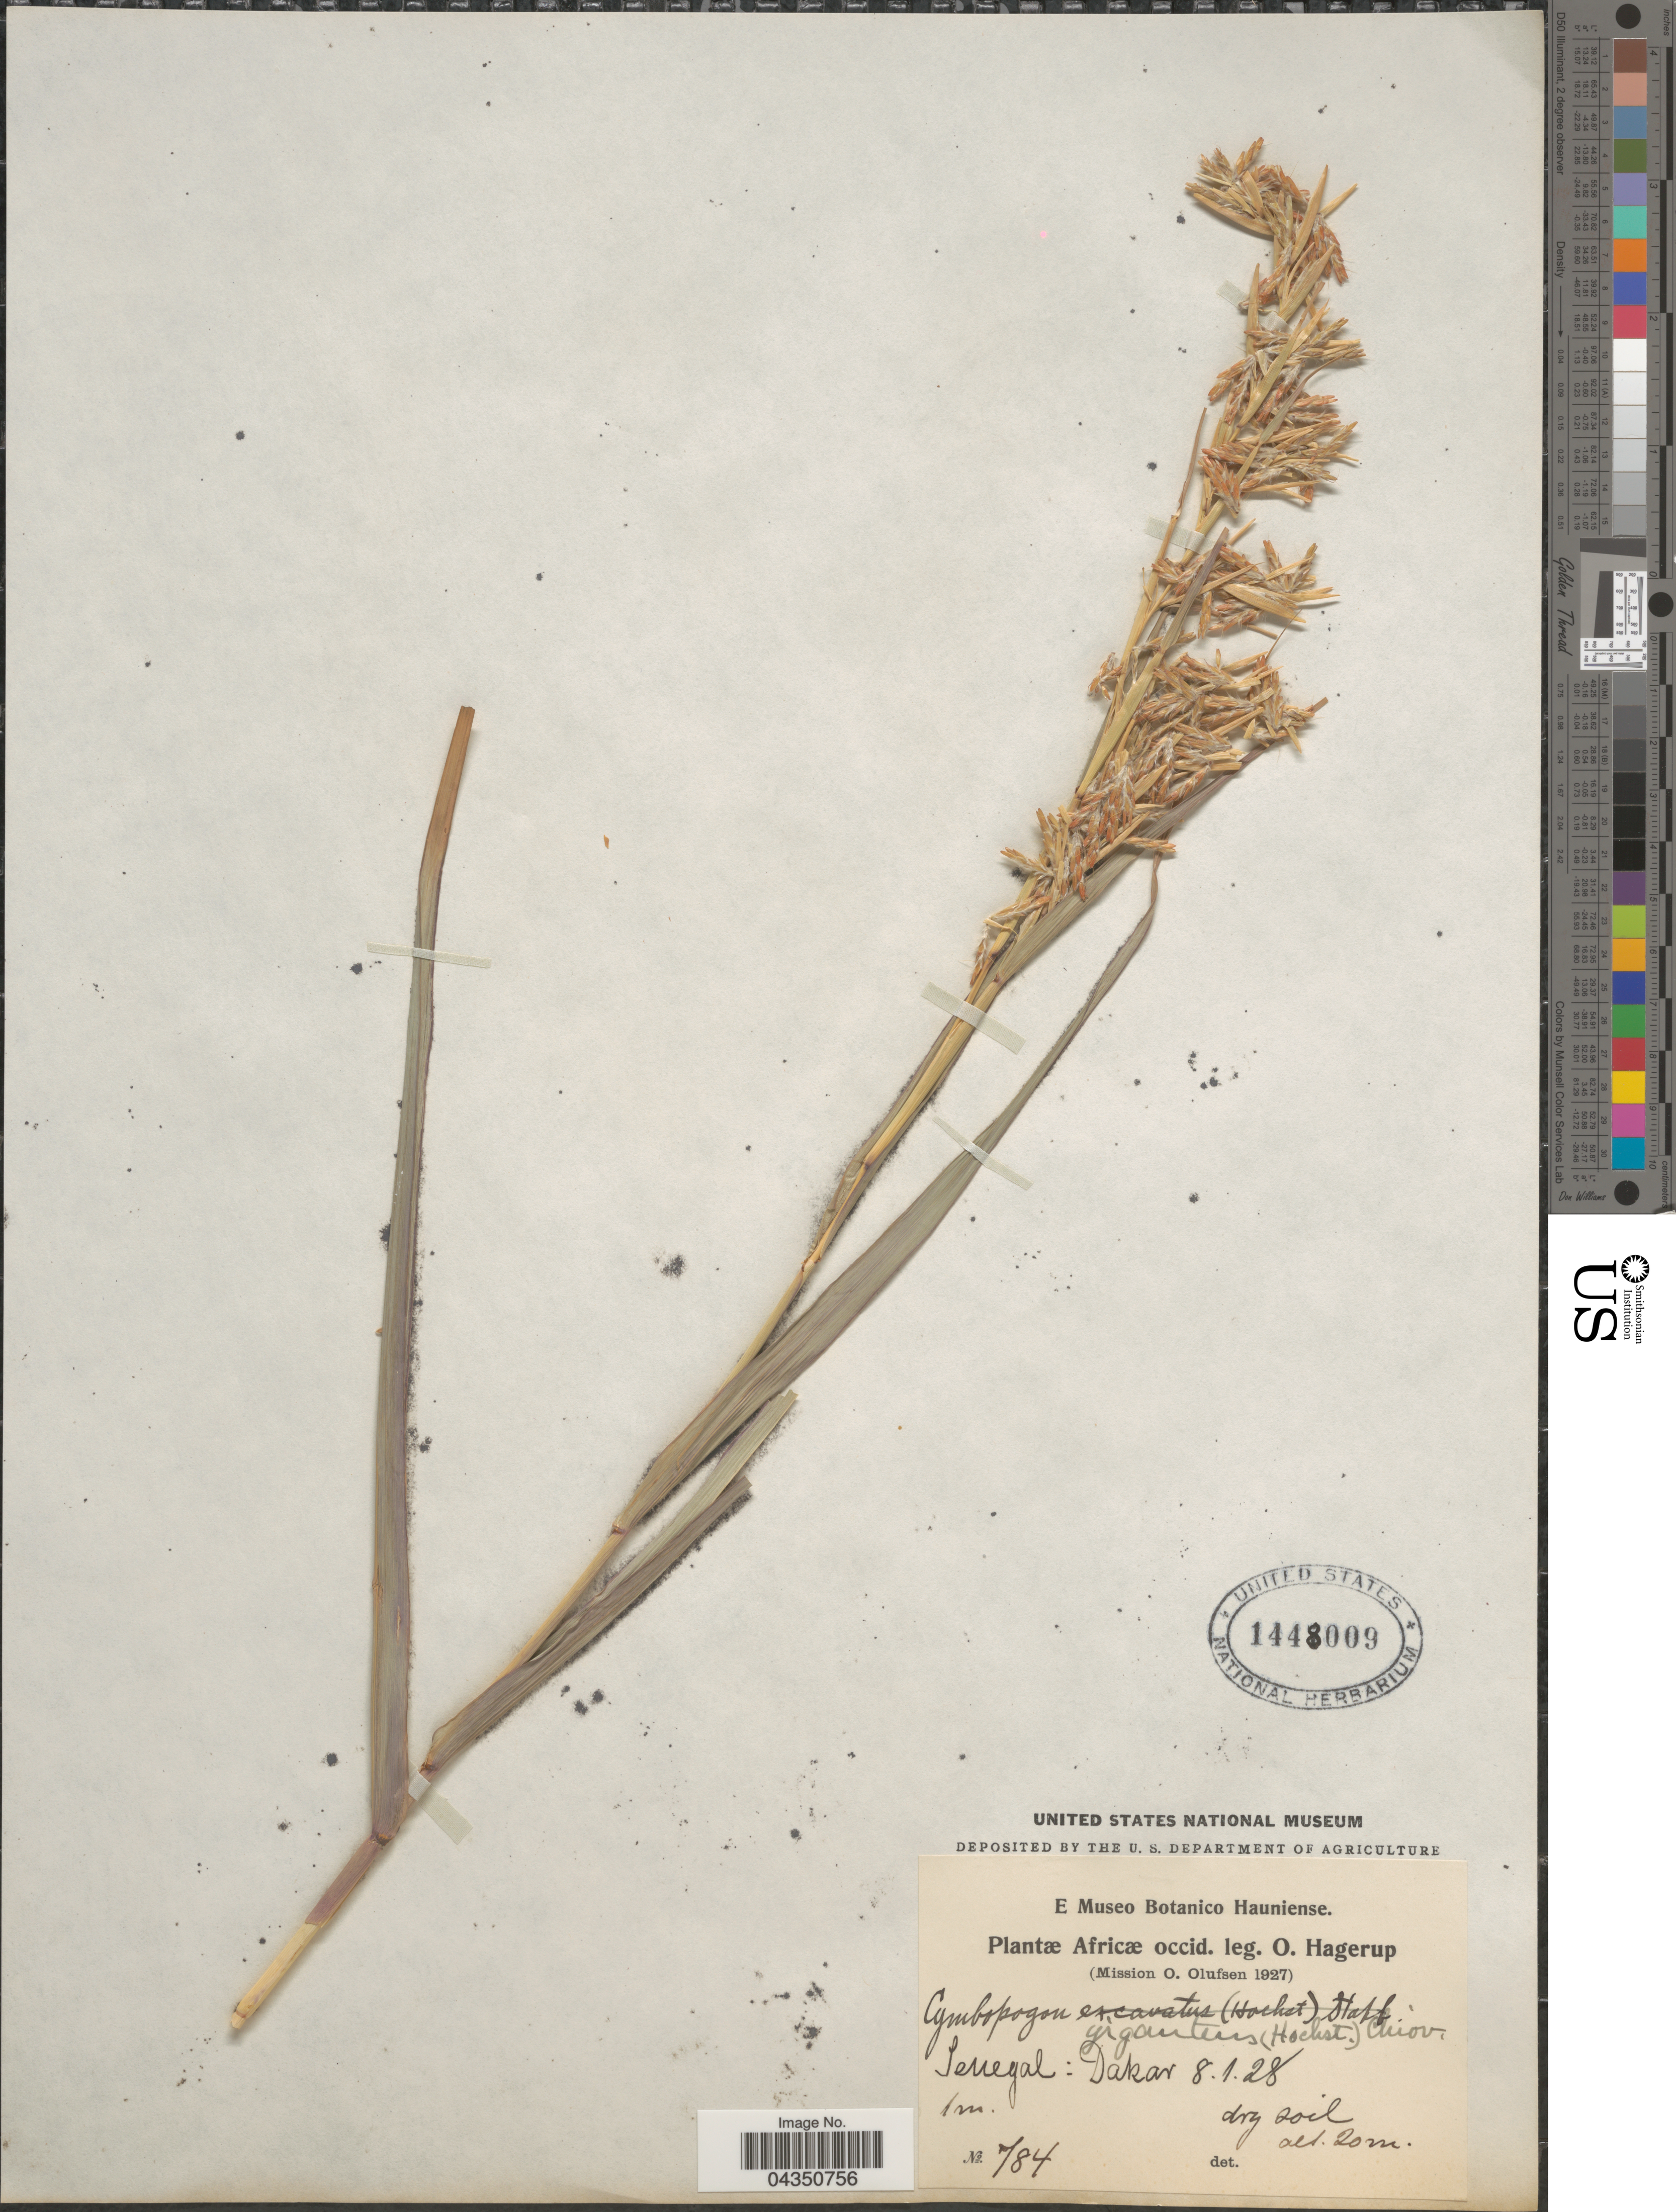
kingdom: Plantae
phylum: Tracheophyta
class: Liliopsida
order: Poales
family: Poaceae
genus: Cymbopogon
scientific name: Cymbopogon schoenanthus subsp. proximus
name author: (Hochst. ex A. Rich.) Maire & Weiller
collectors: O. Hagerup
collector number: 784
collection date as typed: Transcribed d/m/y: 8/1/28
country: Senegal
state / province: Dakar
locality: Africæ occid. (Mission O. Olufsen 1927).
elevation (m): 1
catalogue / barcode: US 1448009